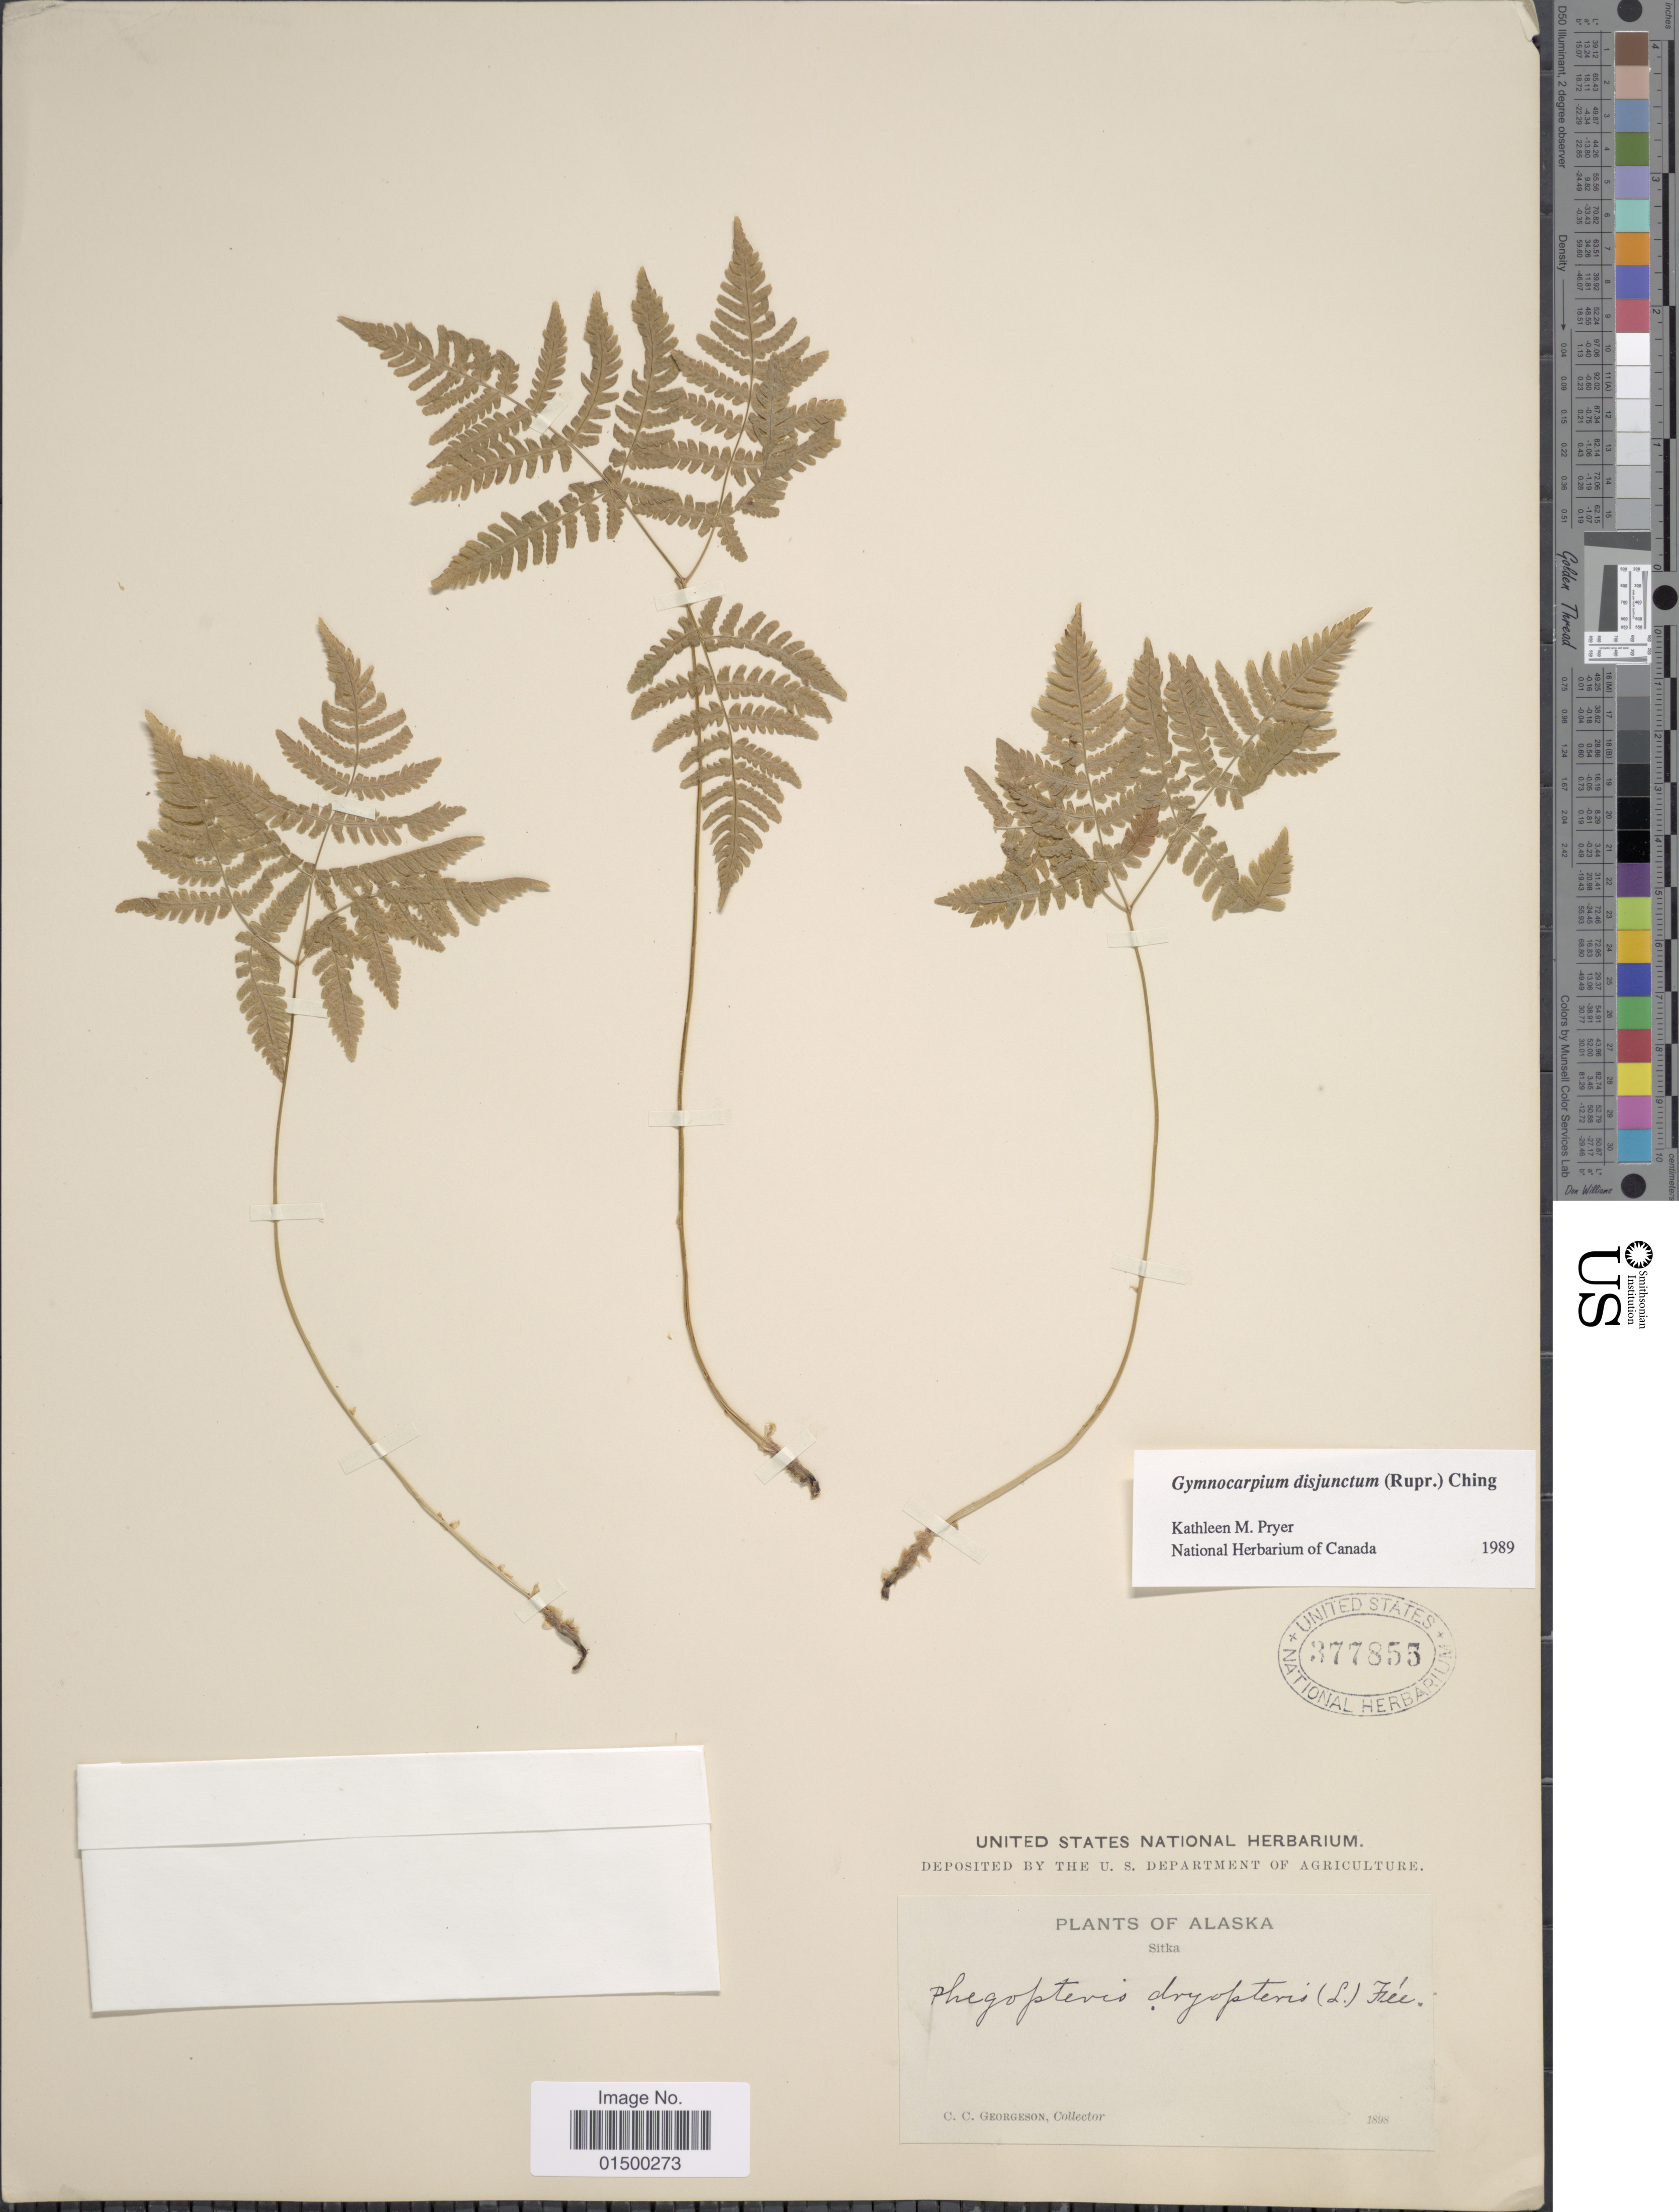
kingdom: Plantae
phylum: Tracheophyta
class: Polypodiopsida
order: Polypodiales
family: Cystopteridaceae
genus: Gymnocarpium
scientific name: Gymnocarpium disjunctum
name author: (Rupr.) Ching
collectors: C. Georgeson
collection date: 1898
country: United States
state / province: Alaska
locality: Alaska, Sitka.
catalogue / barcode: US 377855